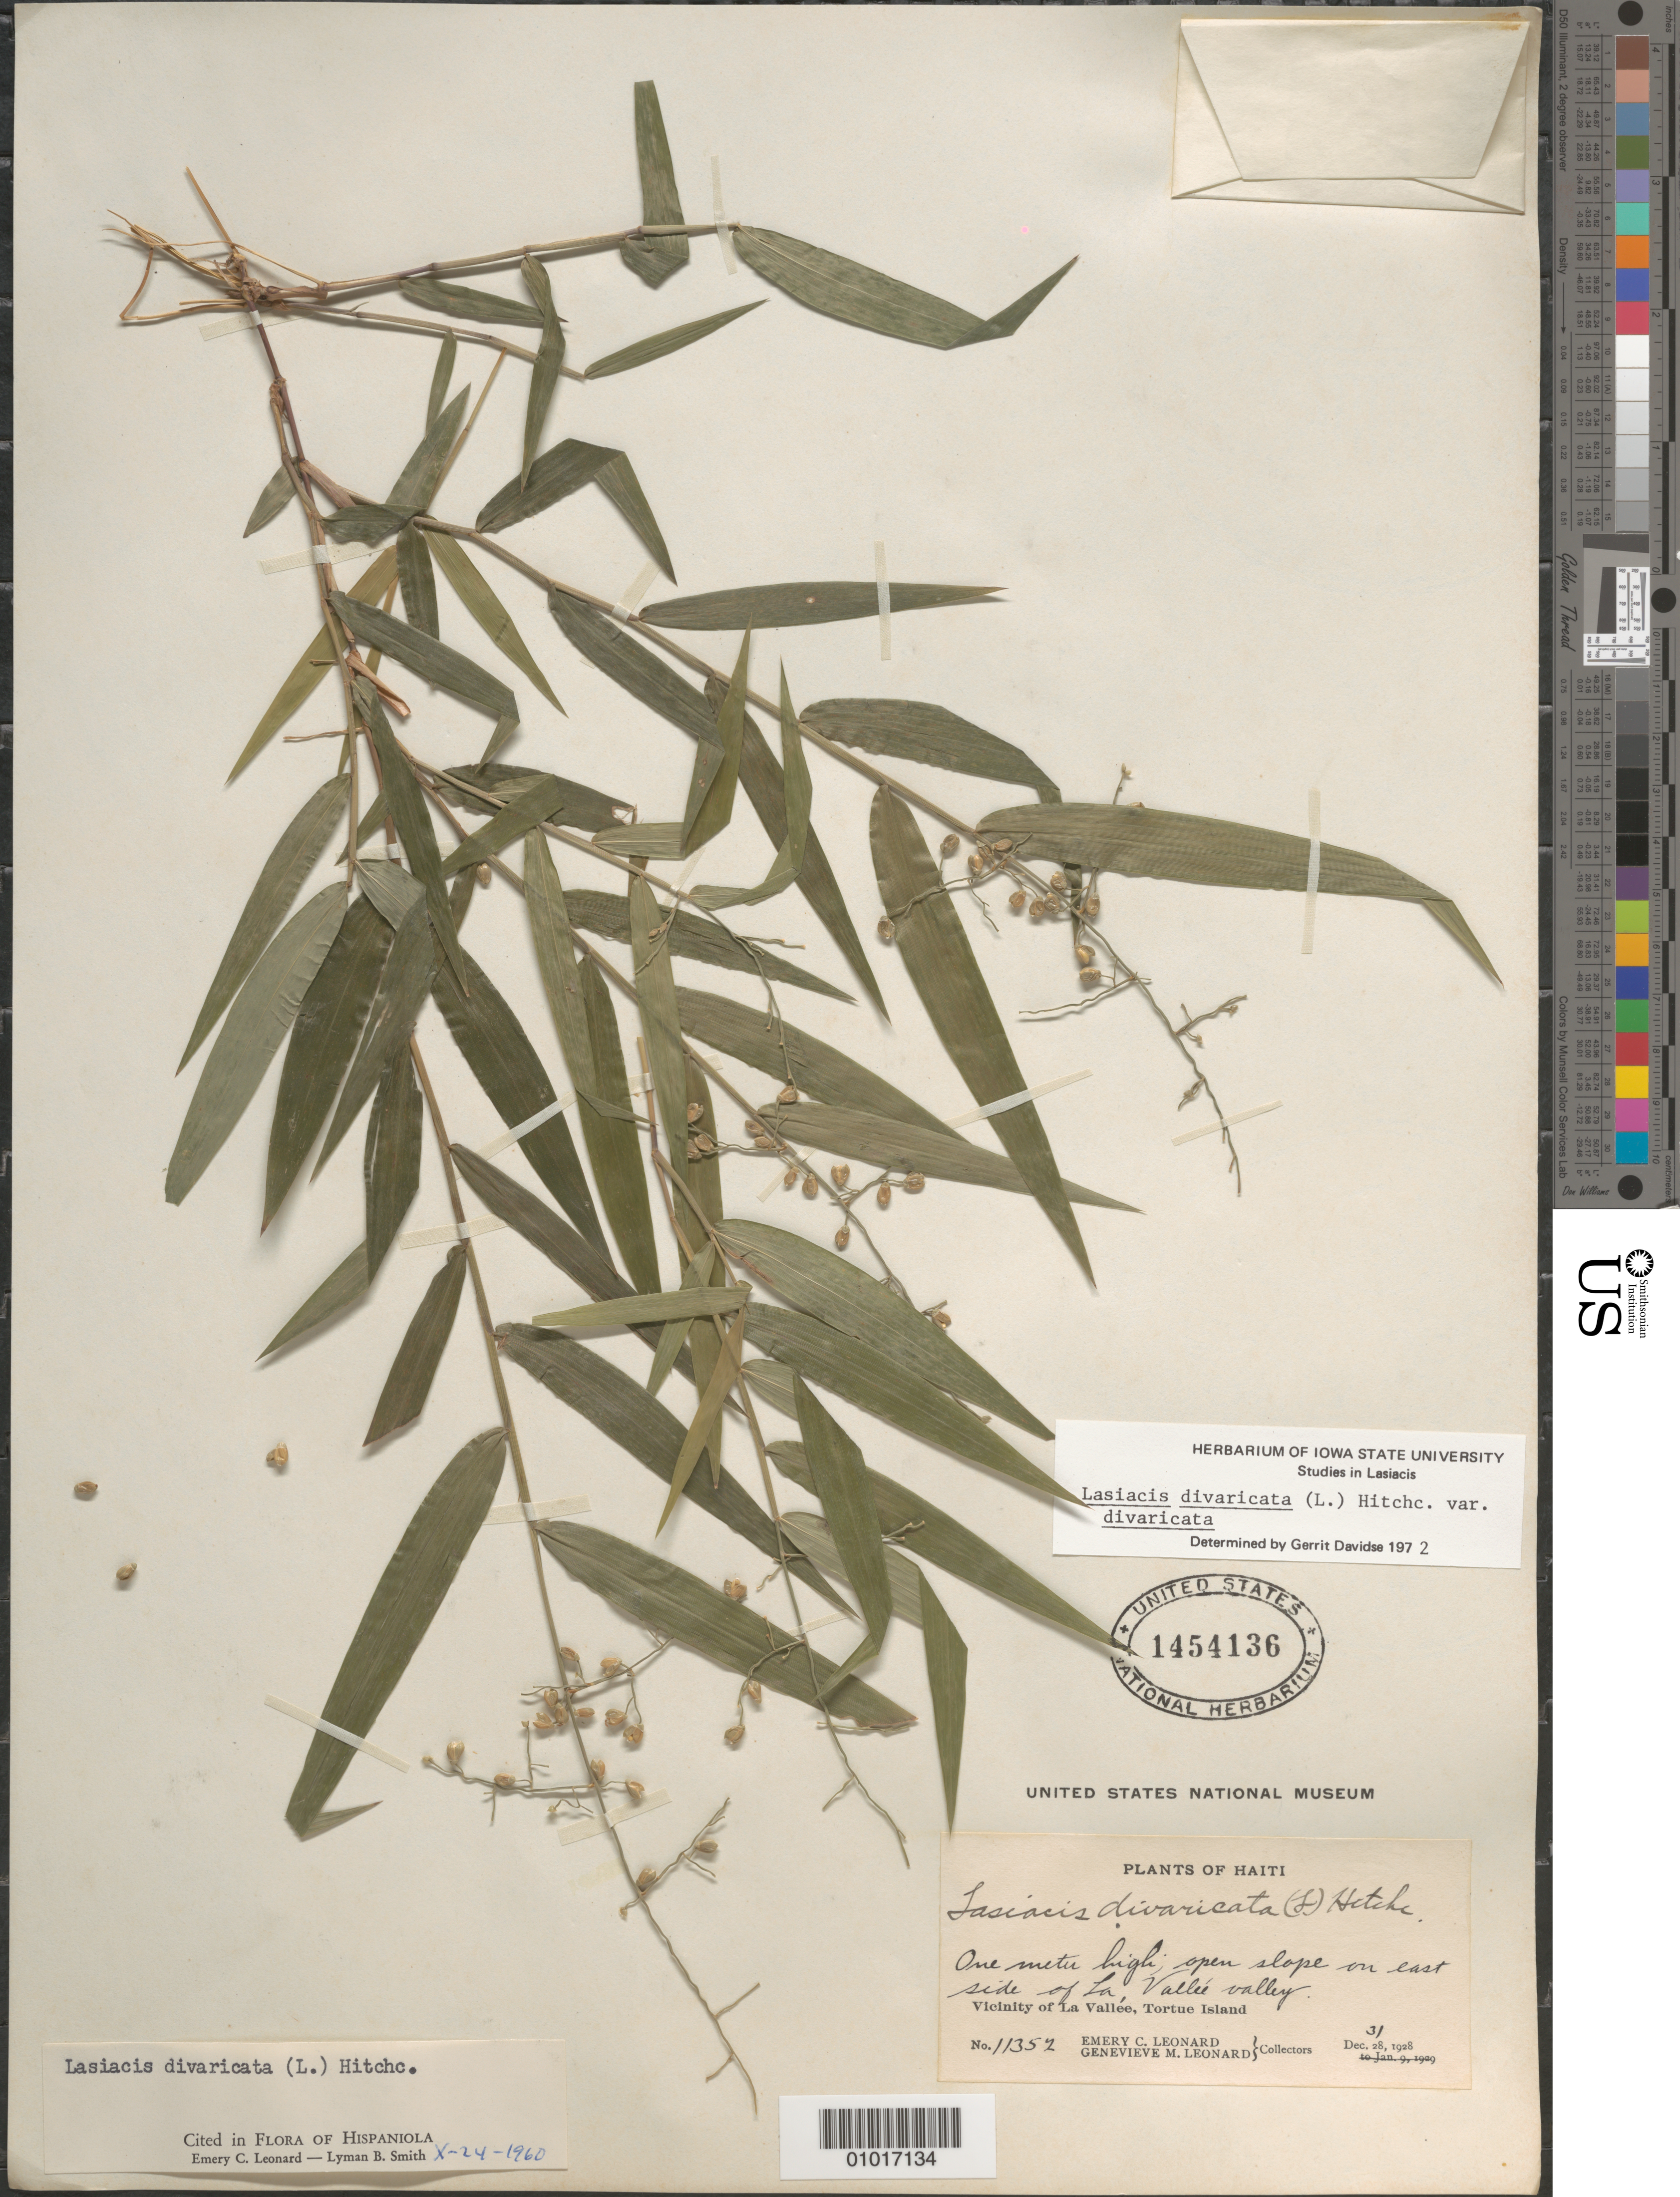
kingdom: Plantae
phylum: Tracheophyta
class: Liliopsida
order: Poales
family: Poaceae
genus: Lasiacis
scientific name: Lasiacis divaricata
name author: (L.) Hitchc.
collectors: E. C. Leonard & G. M. Leonard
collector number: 11352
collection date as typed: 31 Dec 1928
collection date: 1928-12-31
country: Haiti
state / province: Nord-Óuest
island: Île de la Tortue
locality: Vicinity of La Vallee, Tortue Island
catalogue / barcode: US 1454136